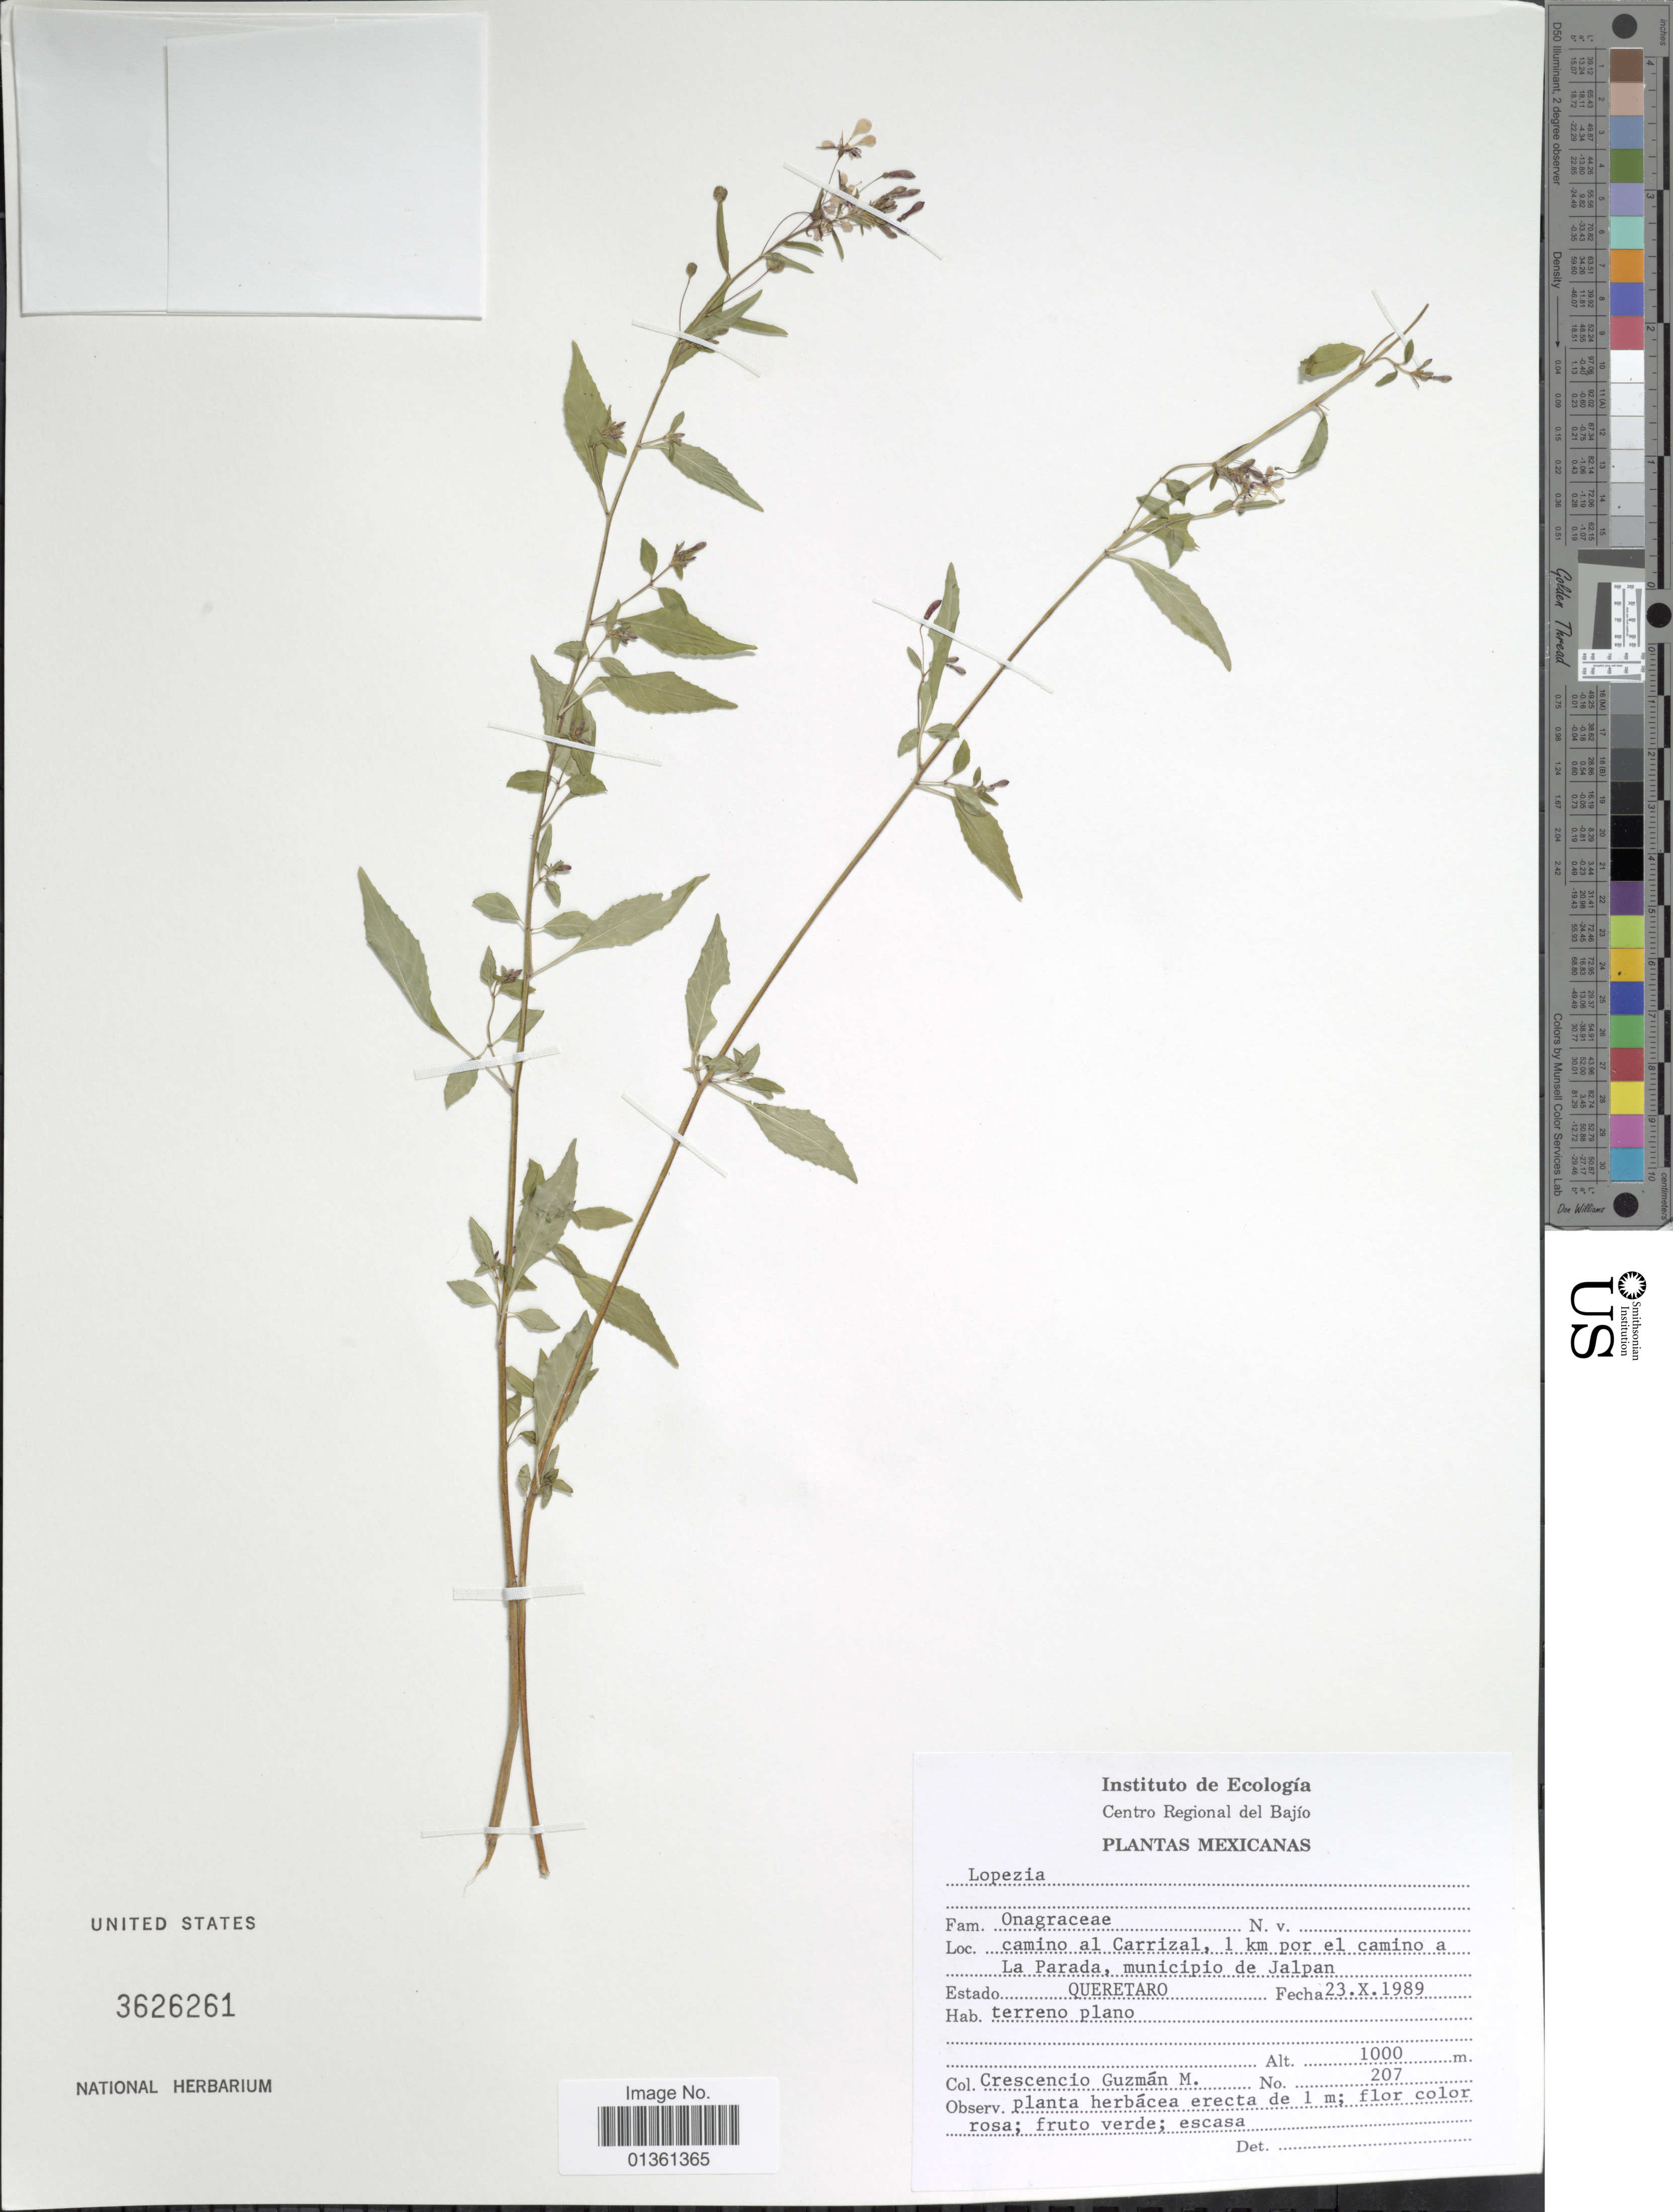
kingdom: Plantae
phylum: Tracheophyta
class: Magnoliopsida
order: Myrtales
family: Onagraceae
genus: Lopezia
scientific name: Lopezia sp.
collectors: C. Guzmán M.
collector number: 207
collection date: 1989-10-23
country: Mexico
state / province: Querétaro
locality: Camino al Carrizal, 1 km por el camino a La Parada, municipio de Jalpan.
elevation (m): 1000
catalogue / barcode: US 3626261